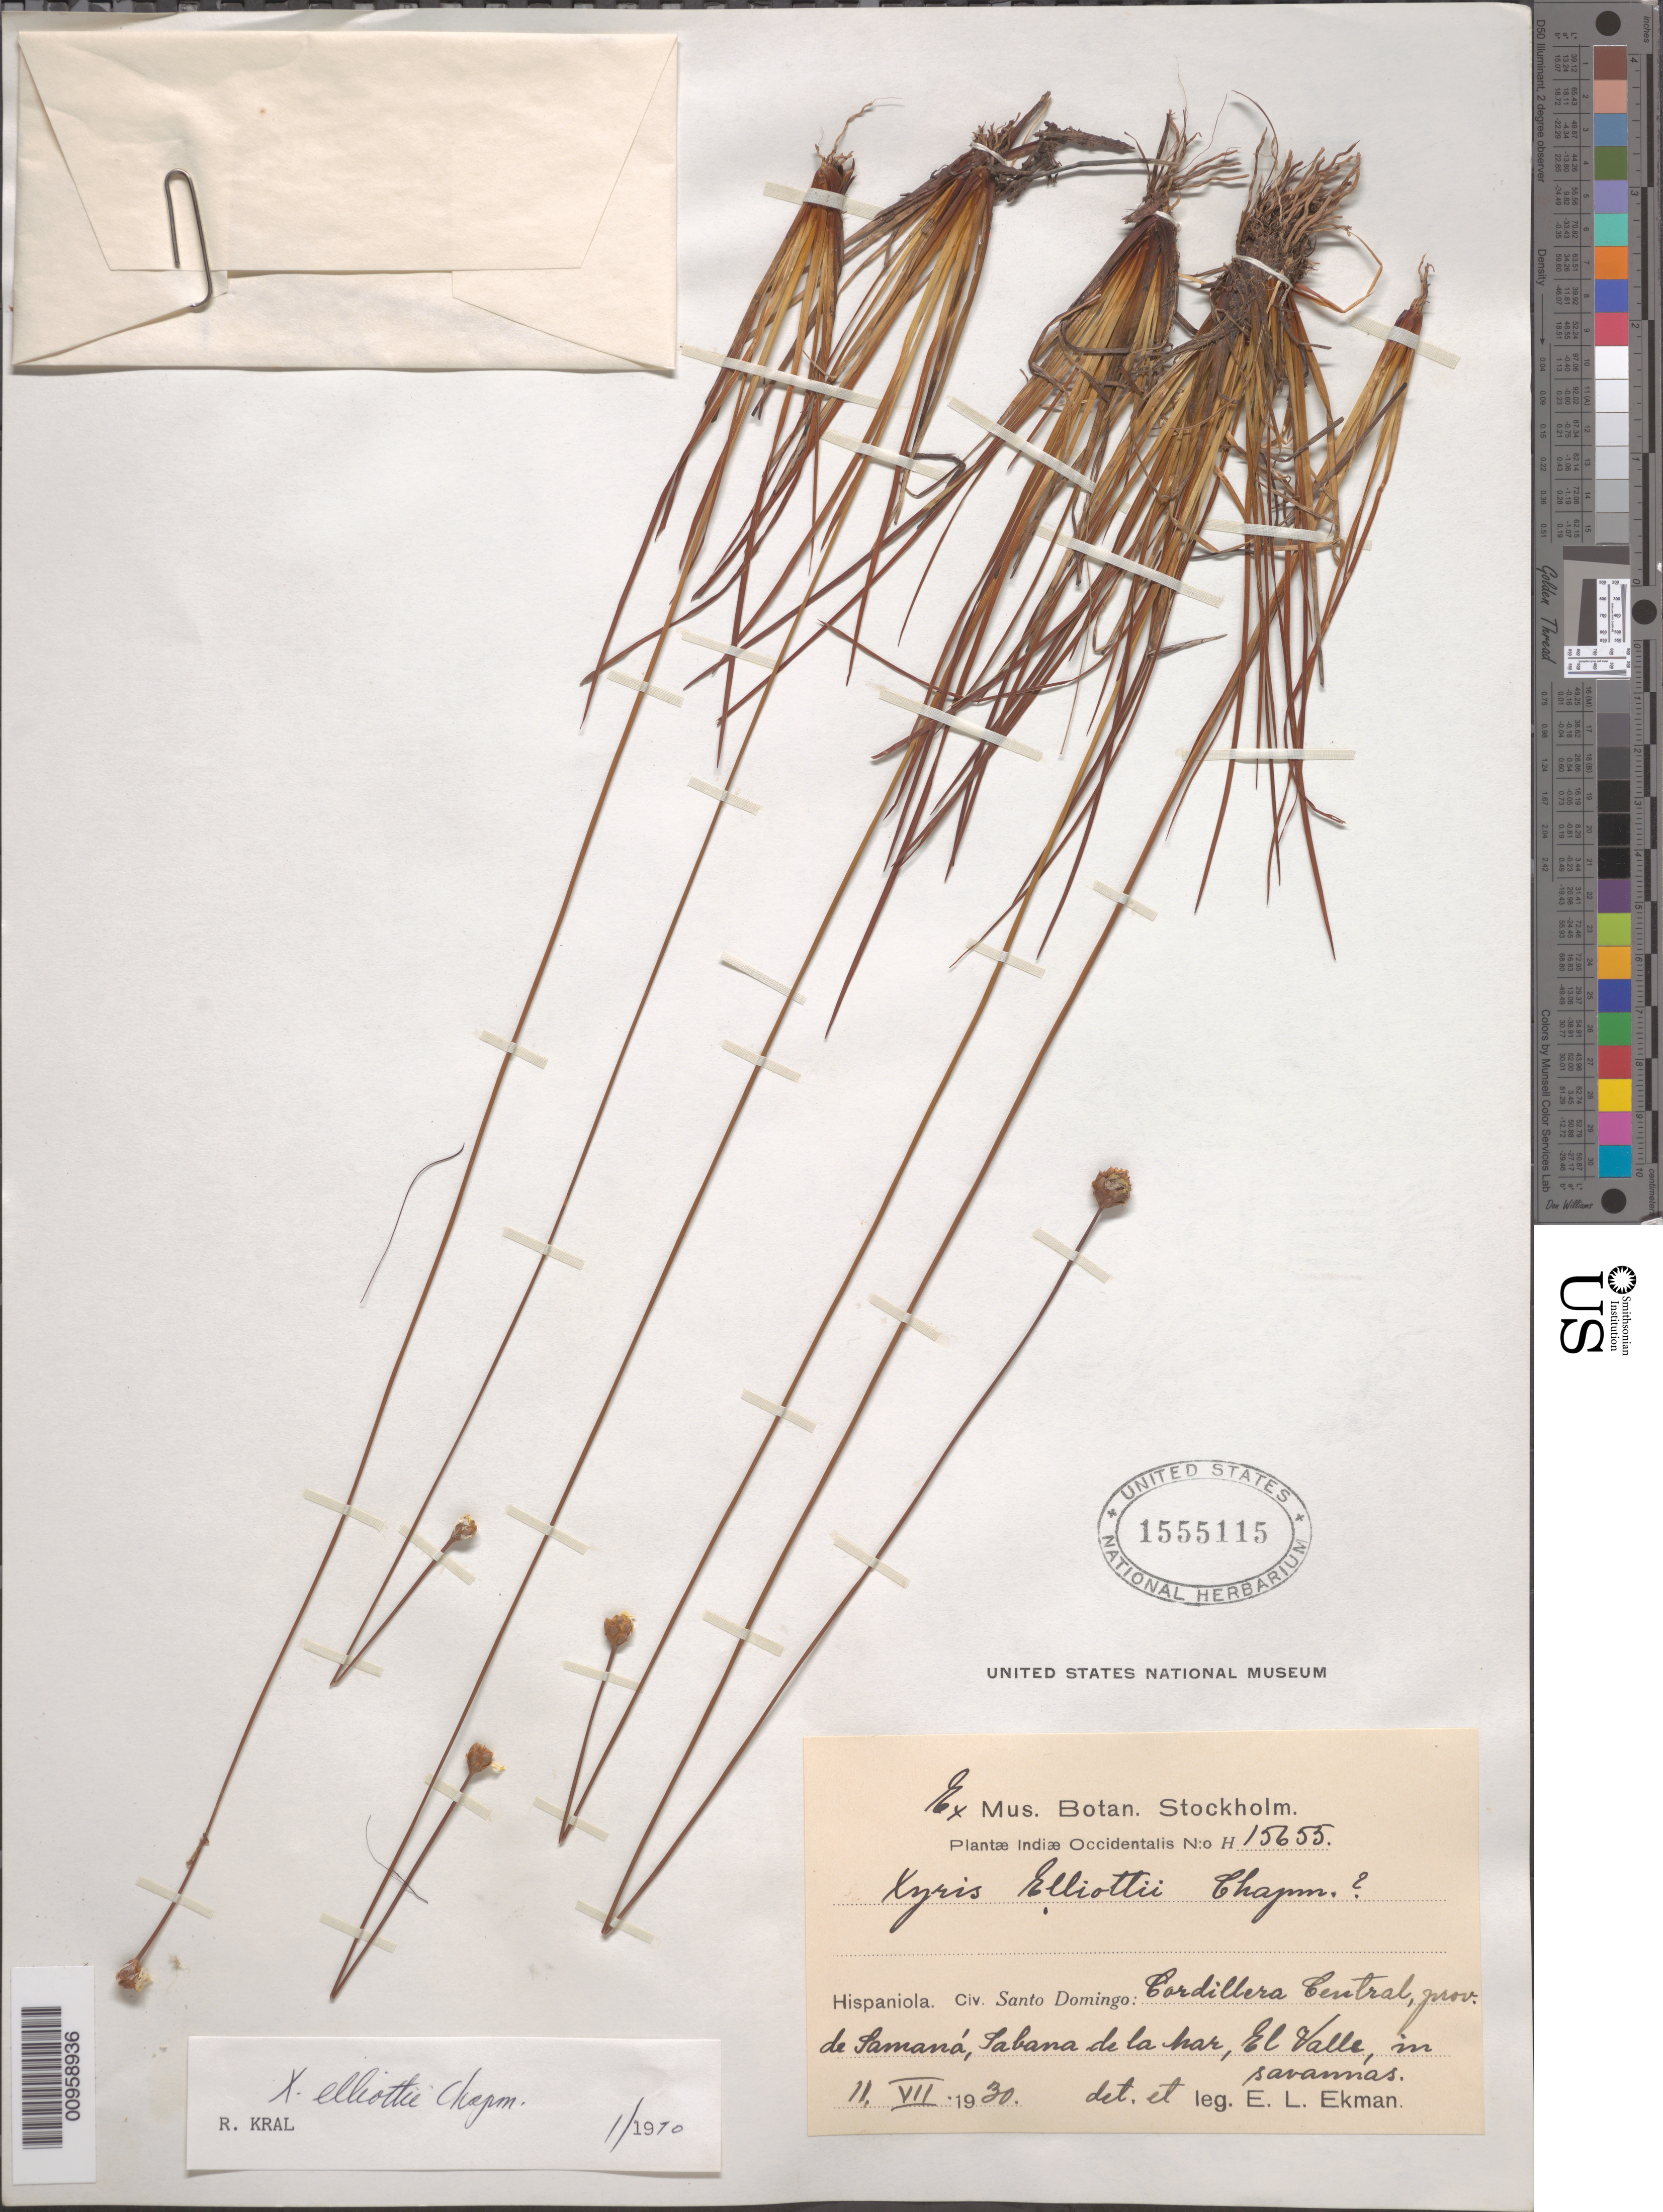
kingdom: Plantae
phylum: Tracheophyta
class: Liliopsida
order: Poales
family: Xyridaceae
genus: Xyris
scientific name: Xyris elliottii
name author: Chapm.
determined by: Kral, Robert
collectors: E. L. Ekman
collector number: H 15655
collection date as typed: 11 Jul 1930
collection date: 1930-07-11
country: Dominican Republic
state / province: Samaná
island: Hispaniola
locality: Cordillera Central, Sabana de la Mar, El Valle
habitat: In savannas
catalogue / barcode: US 1555115